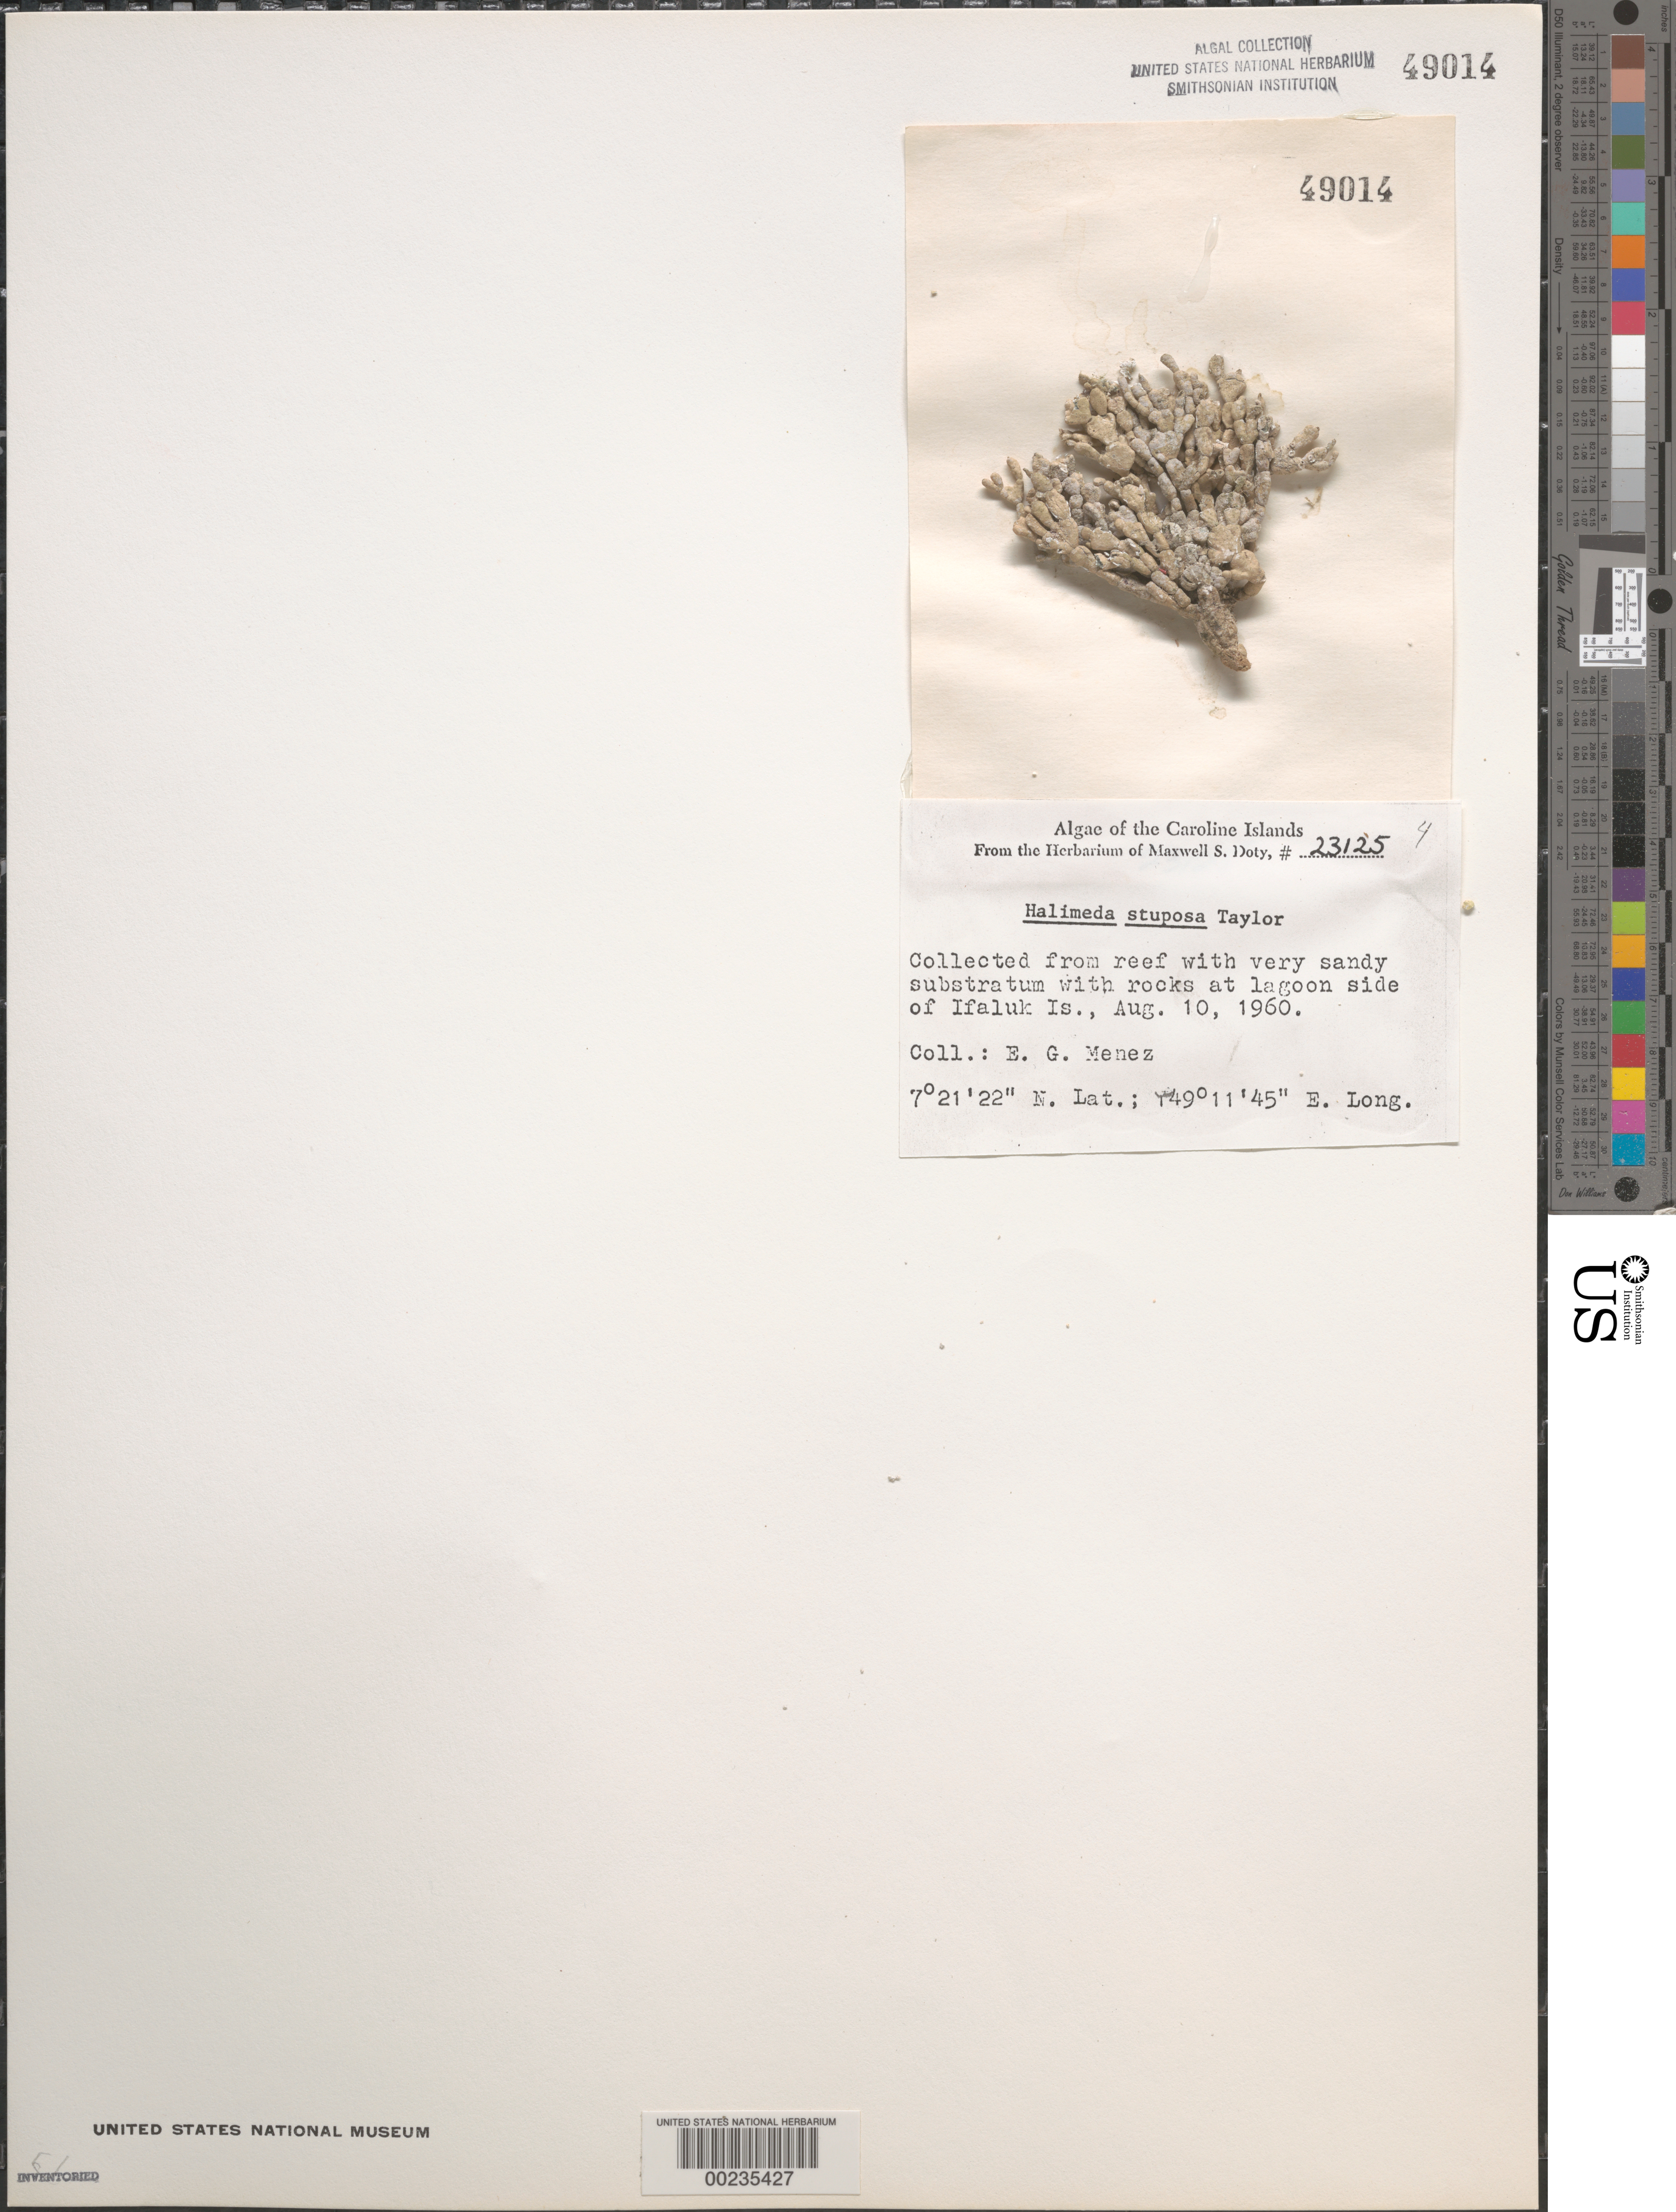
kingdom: Plantae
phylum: Chlorophyta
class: Ulvophyceae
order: Bryopsidales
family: Halimedaceae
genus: Halimeda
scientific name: Halimeda stuposa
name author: W.R. Taylor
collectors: Meñez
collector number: MSD 23125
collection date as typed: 10 Aug 1960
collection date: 1960-08-10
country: Micronesia, Federated States of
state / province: Yap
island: Ifalik (Ifaluk) Atoll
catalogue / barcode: US 49014